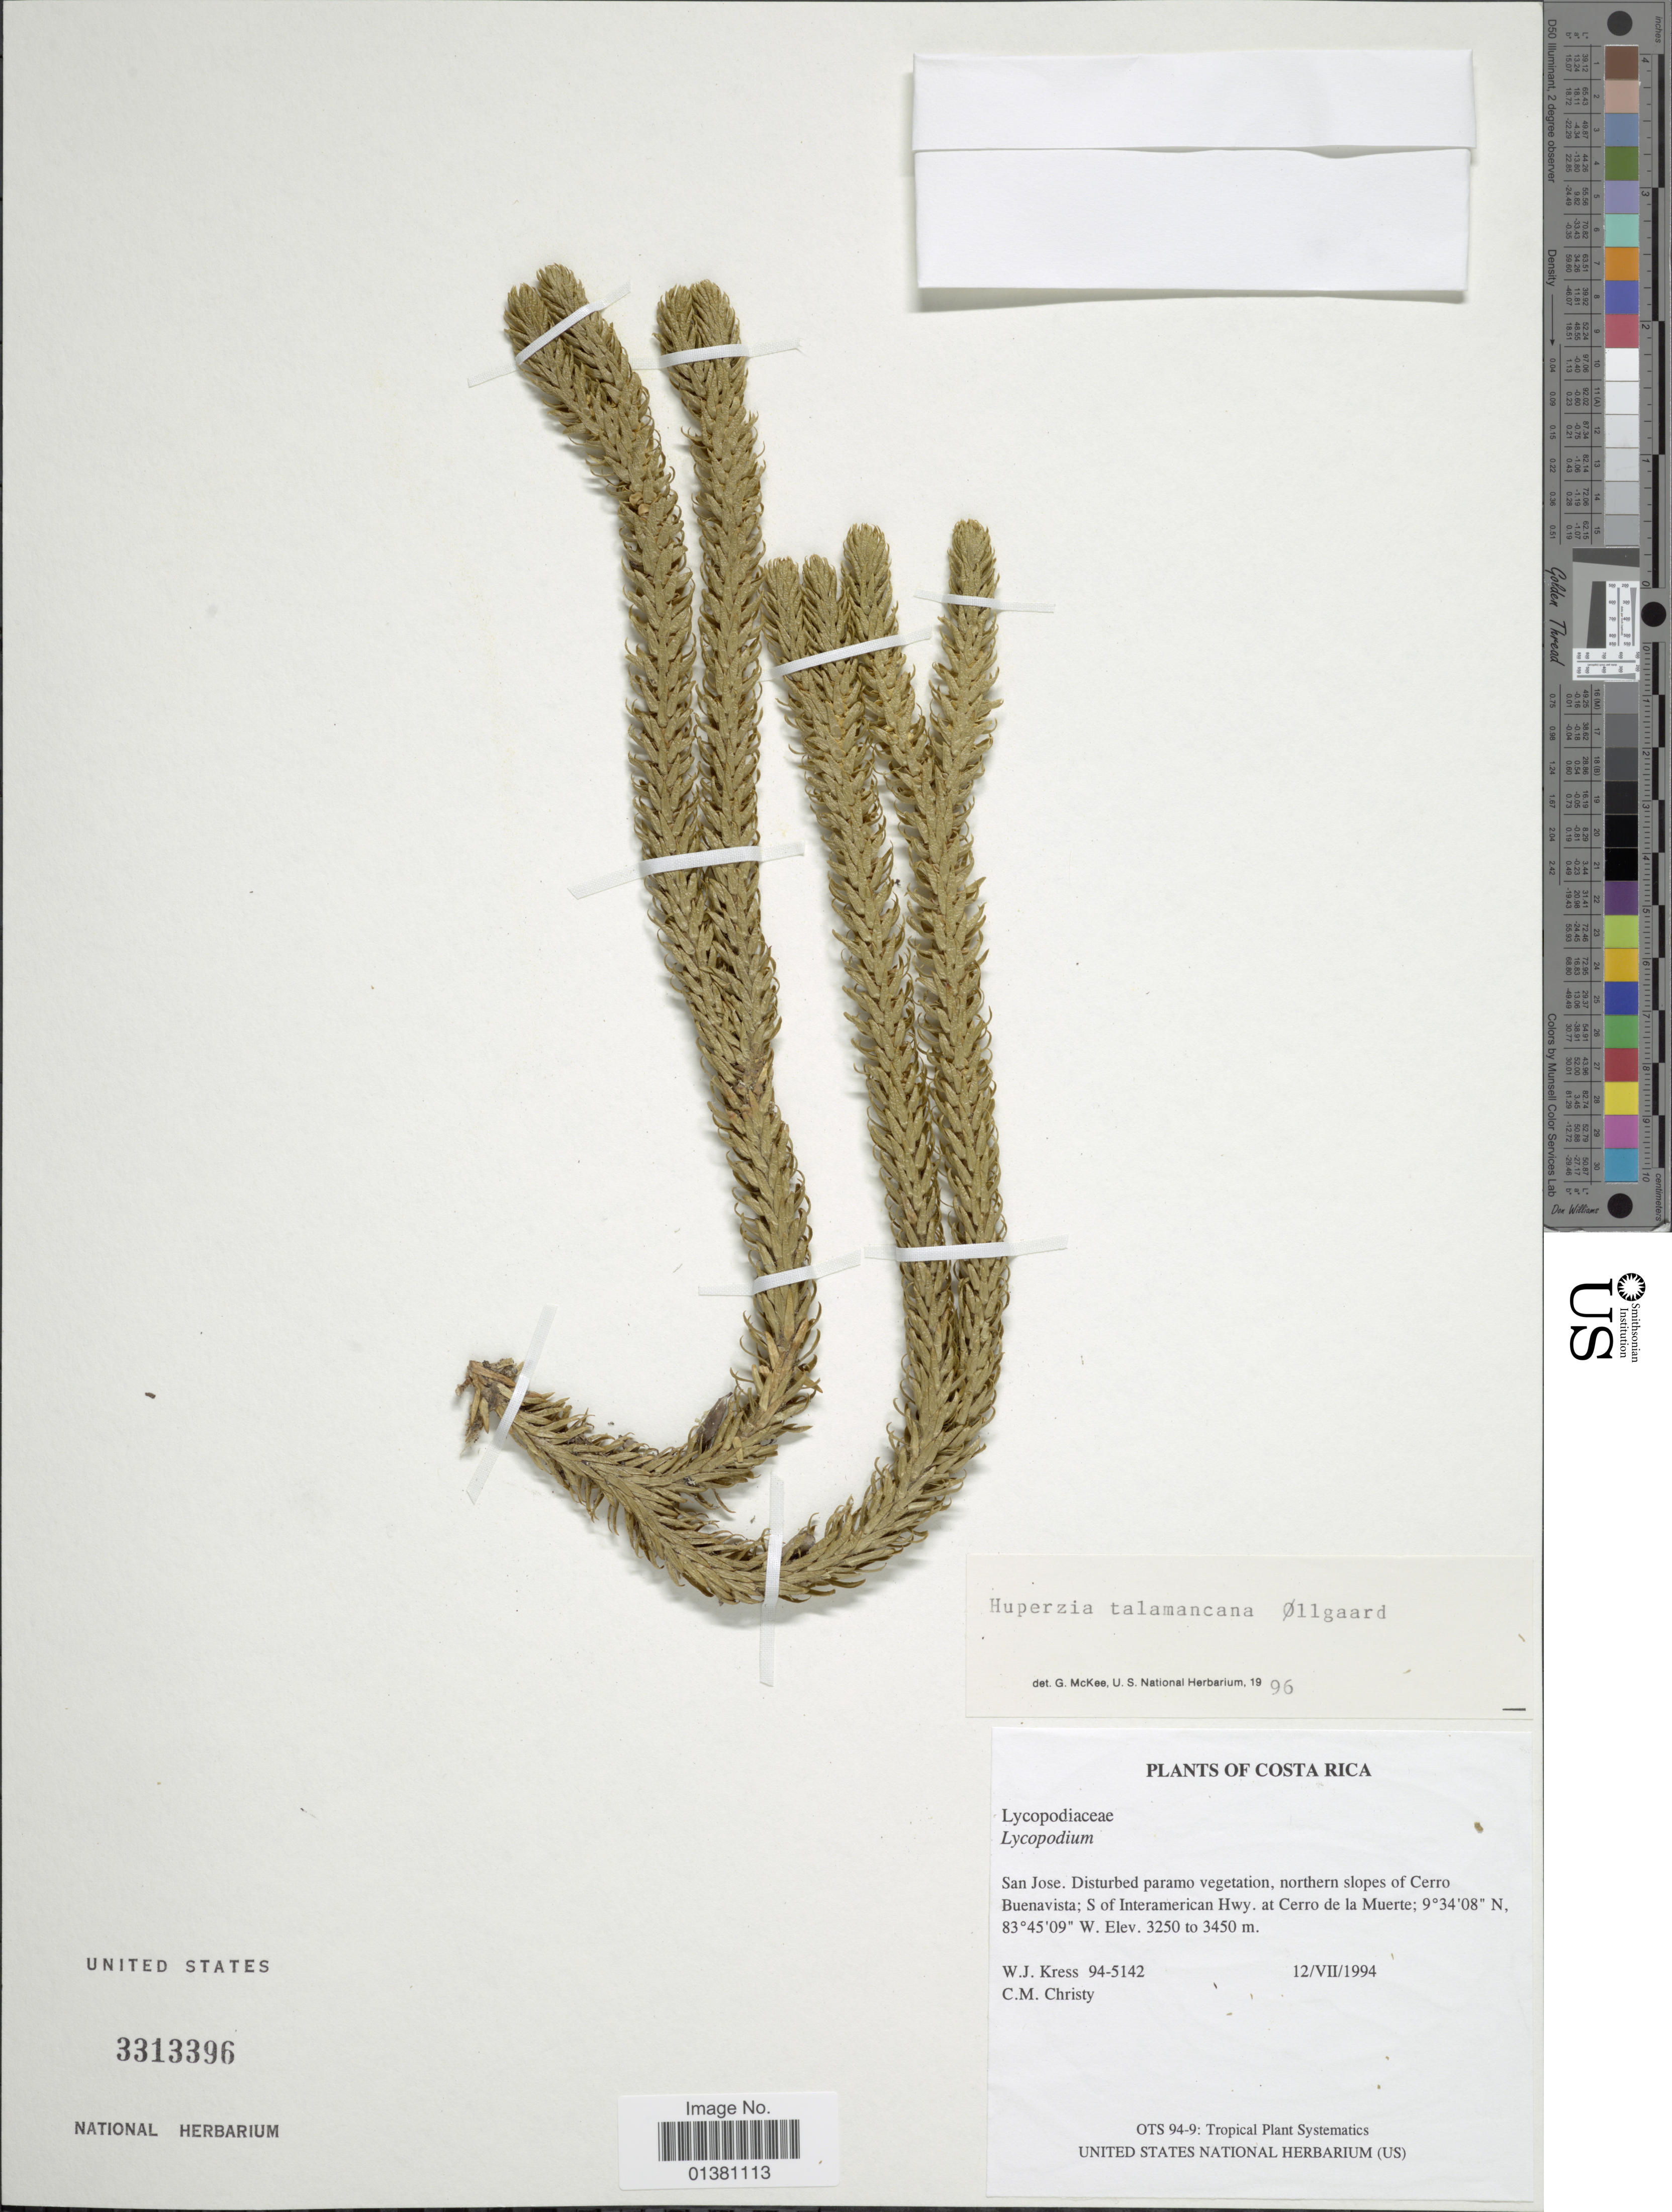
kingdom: Plantae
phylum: Tracheophyta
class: Lycopodiopsida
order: Lycopodiales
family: Lycopodiaceae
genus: Phlegmariurus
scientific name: Phlegmariurus talamancanus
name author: (B. Øllg.) B. Øllg.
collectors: W. J. Kress & C. M. Christy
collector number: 94-5142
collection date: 1994-07-12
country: Costa Rica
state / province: San José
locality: Disturbed paramo vegetation,northern slopes of Cerro Buenavista;S of Interamerican Hwy. at Cerro de la Muerte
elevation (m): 3250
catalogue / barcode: US 3313396